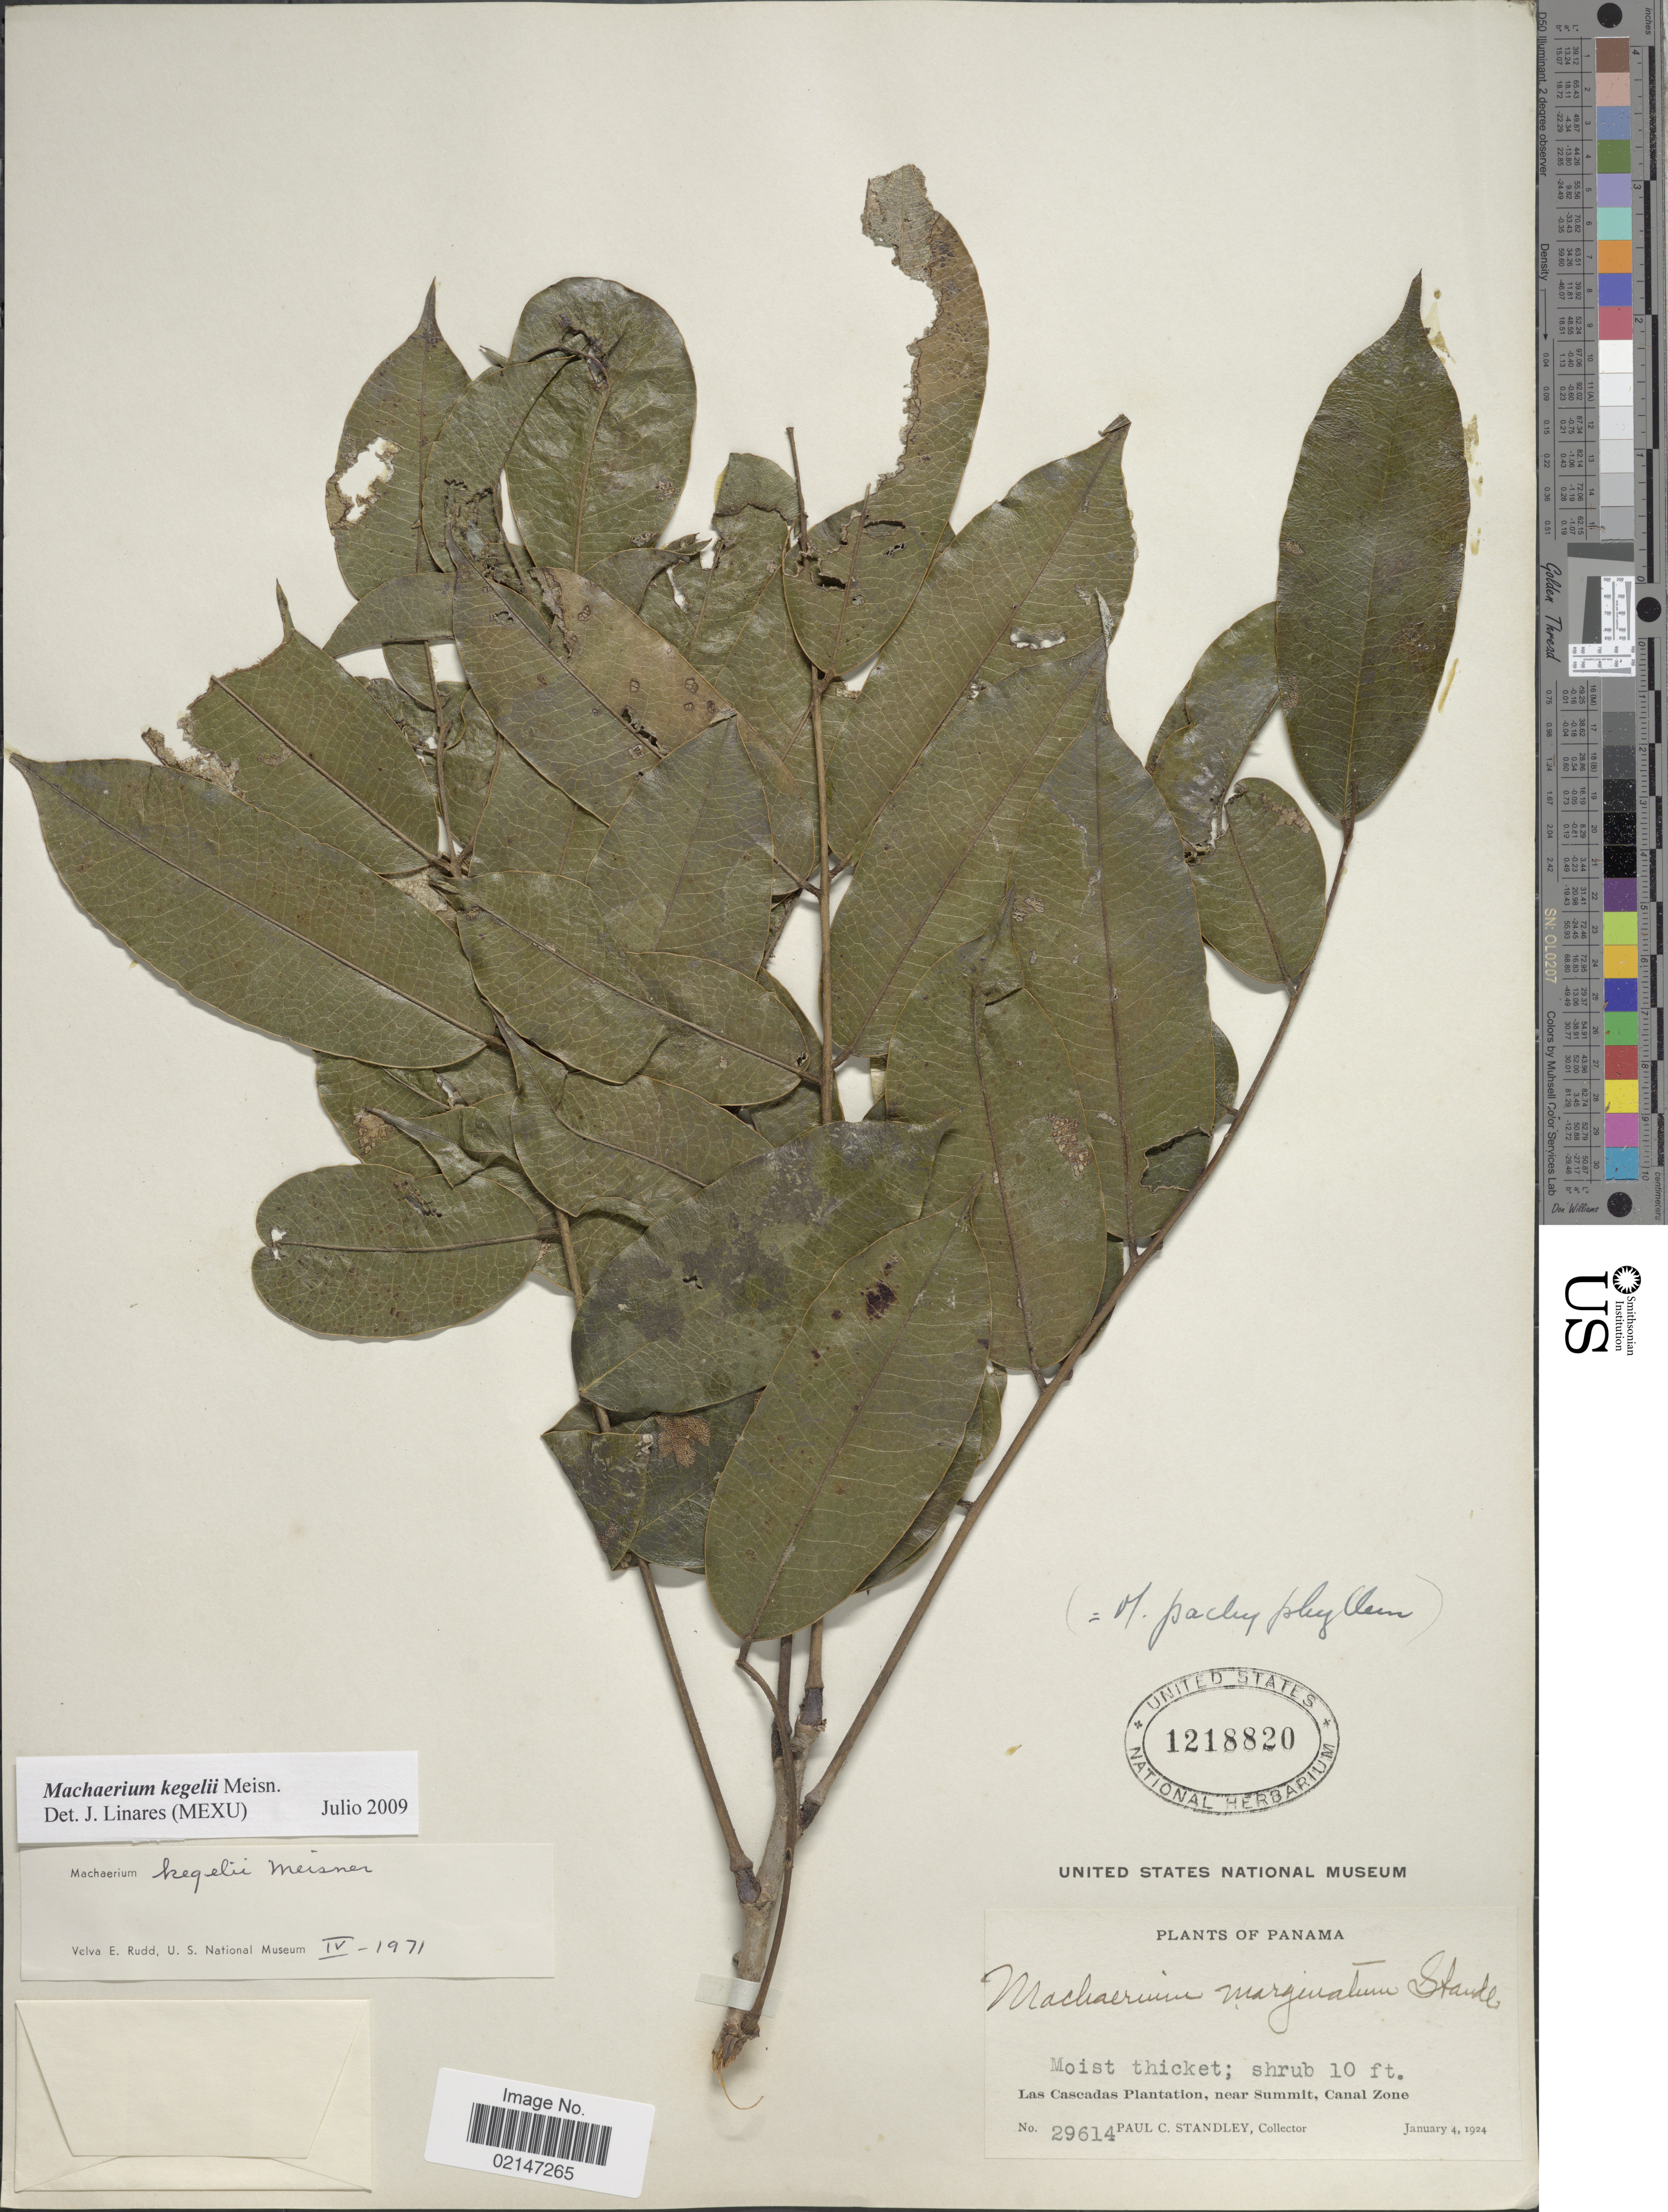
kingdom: Plantae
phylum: Tracheophyta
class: Magnoliopsida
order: Fabales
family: Fabaceae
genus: Machaerium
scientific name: Machaerium kegelii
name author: Meisn.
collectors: P. C. Standley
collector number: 29614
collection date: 1924-01-04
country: Panama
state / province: Colón / Panamá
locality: Moist thicket; Las Cascadas Plantation, near Summit, Canal Zone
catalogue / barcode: US 1218820